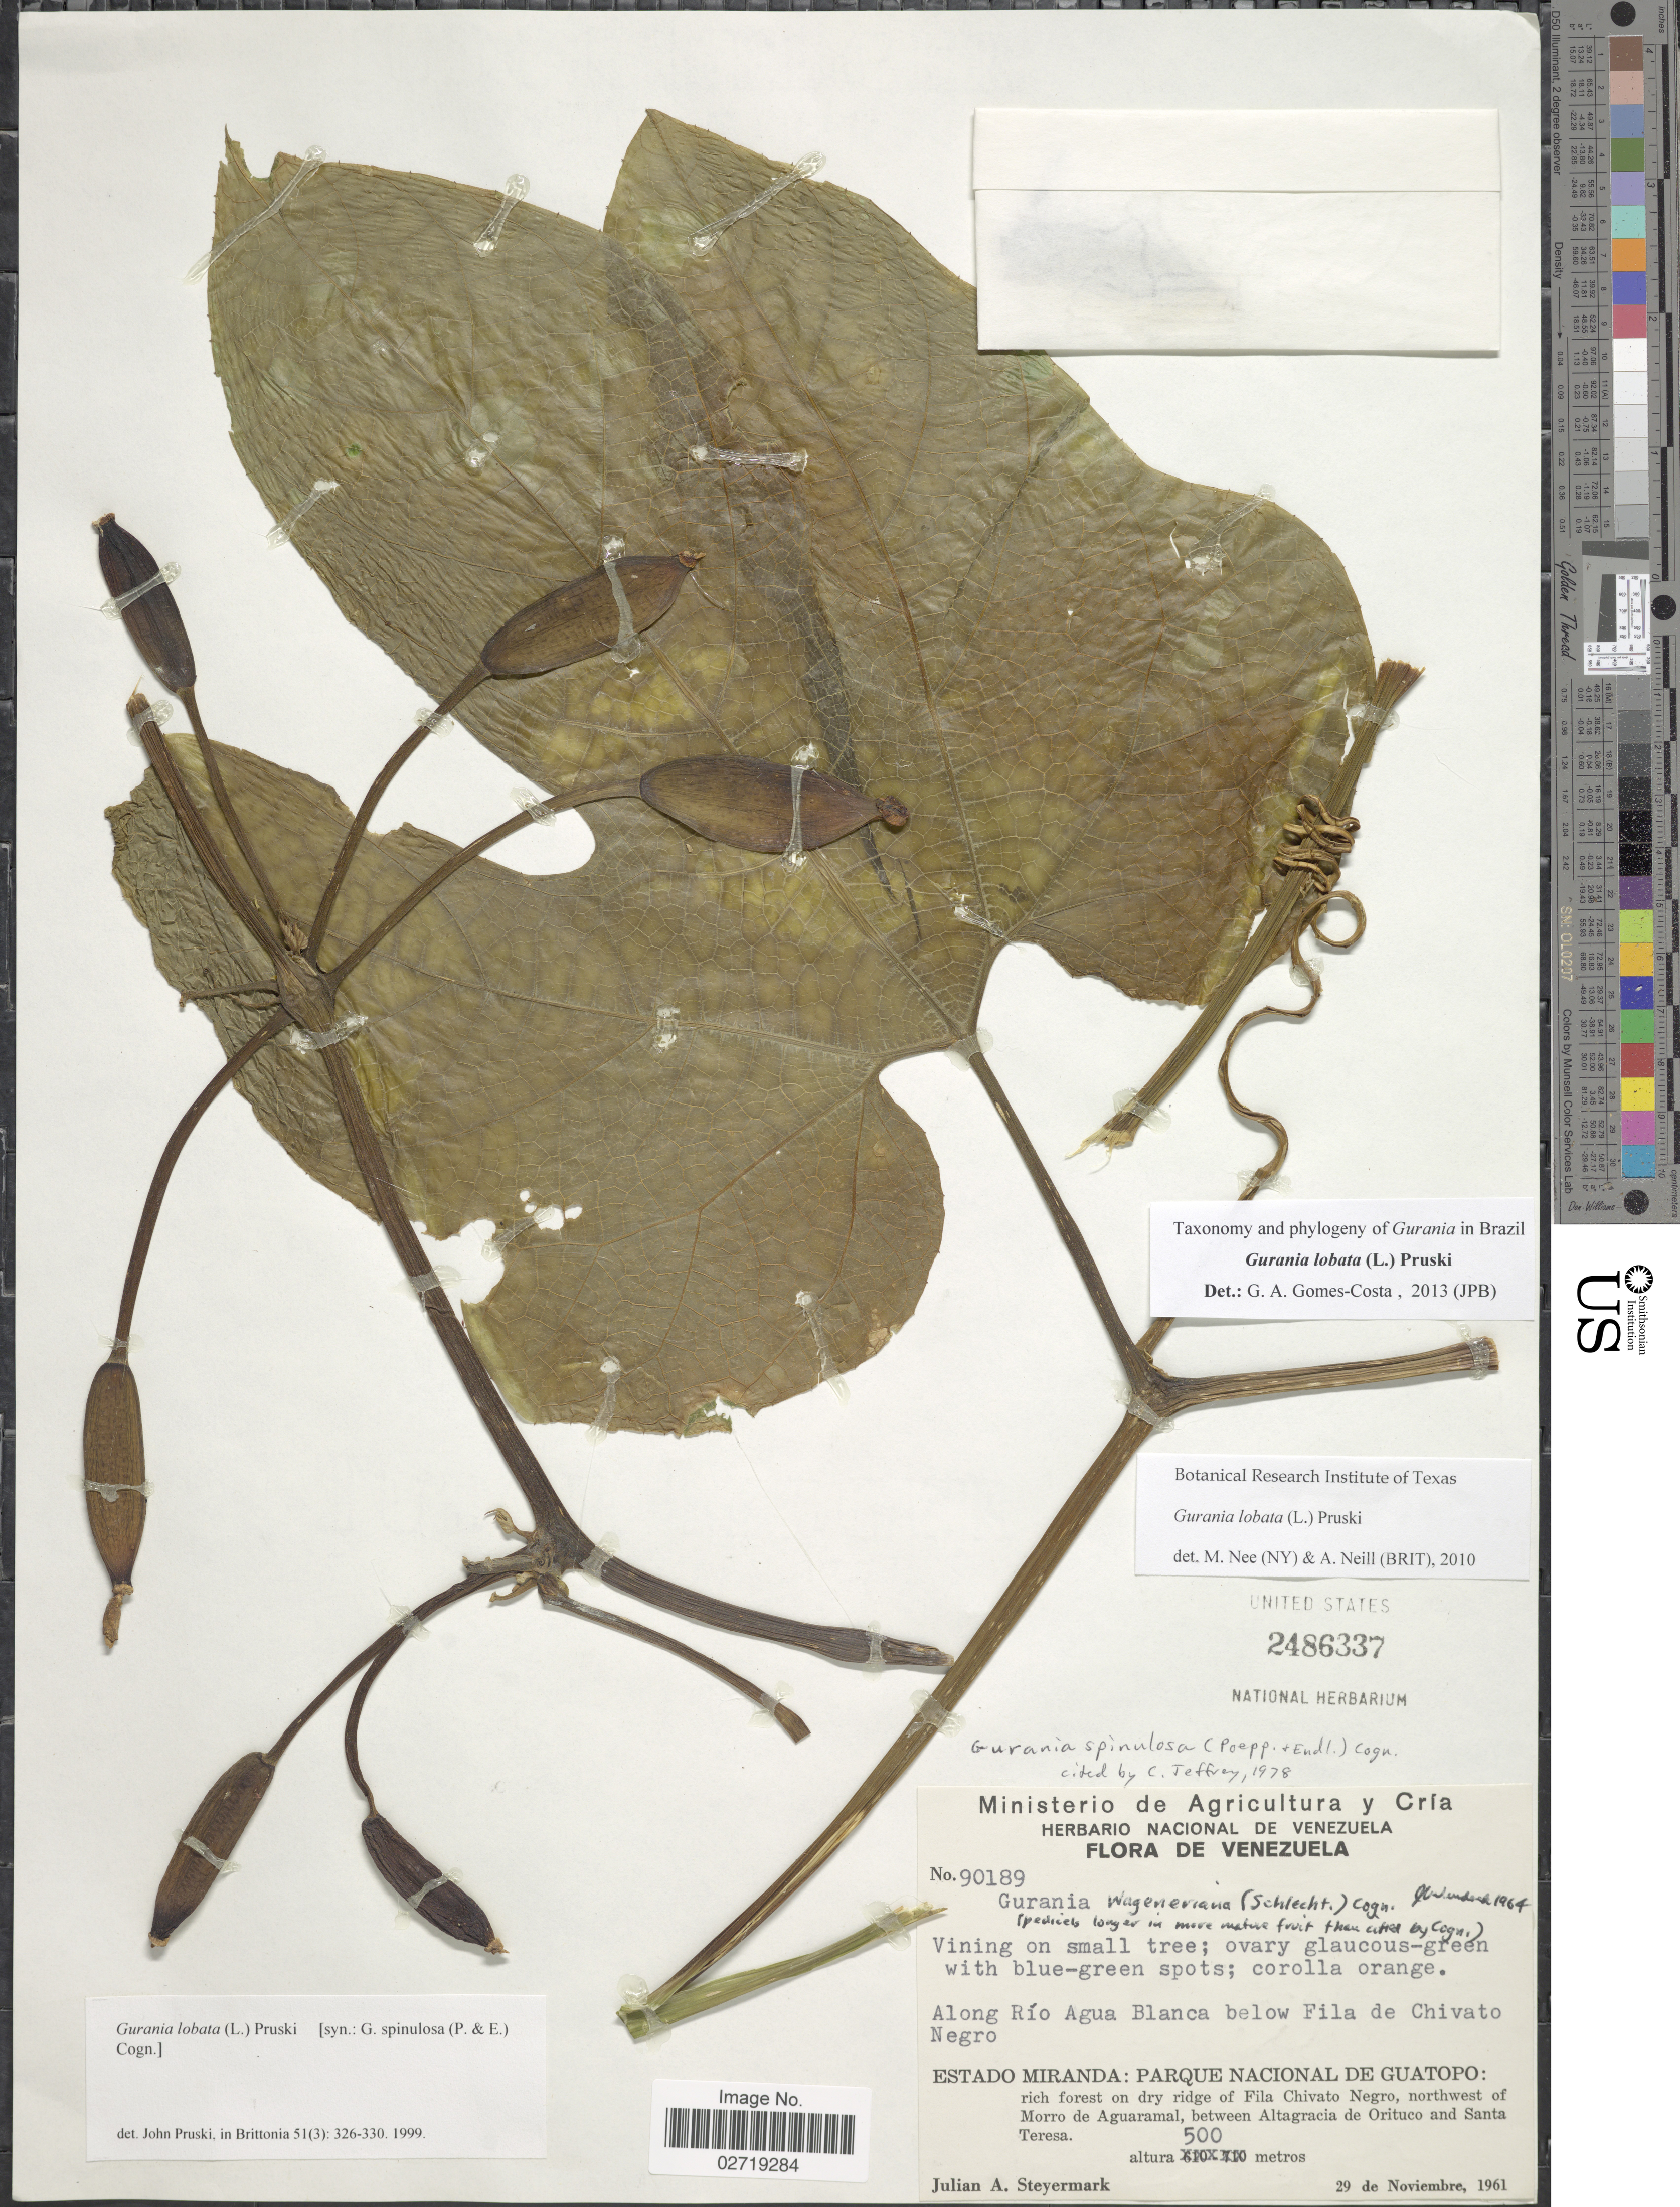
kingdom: Plantae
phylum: Tracheophyta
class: Magnoliopsida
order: Cucurbitales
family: Cucurbitaceae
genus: Gurania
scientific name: Gurania lobata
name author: (L.) Pruski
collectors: J. Steyermark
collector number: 90189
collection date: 1961-11-29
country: Venezuela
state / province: Miranda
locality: Parque Nacional de Guatopo: Fila Chivato Negro, northwest of Morro de Aguaramal, between Altagracia de Orituco and Santa Teresa. Along Rio Agua Blanca below Fila de Chivato Negro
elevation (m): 500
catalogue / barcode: US 2486337